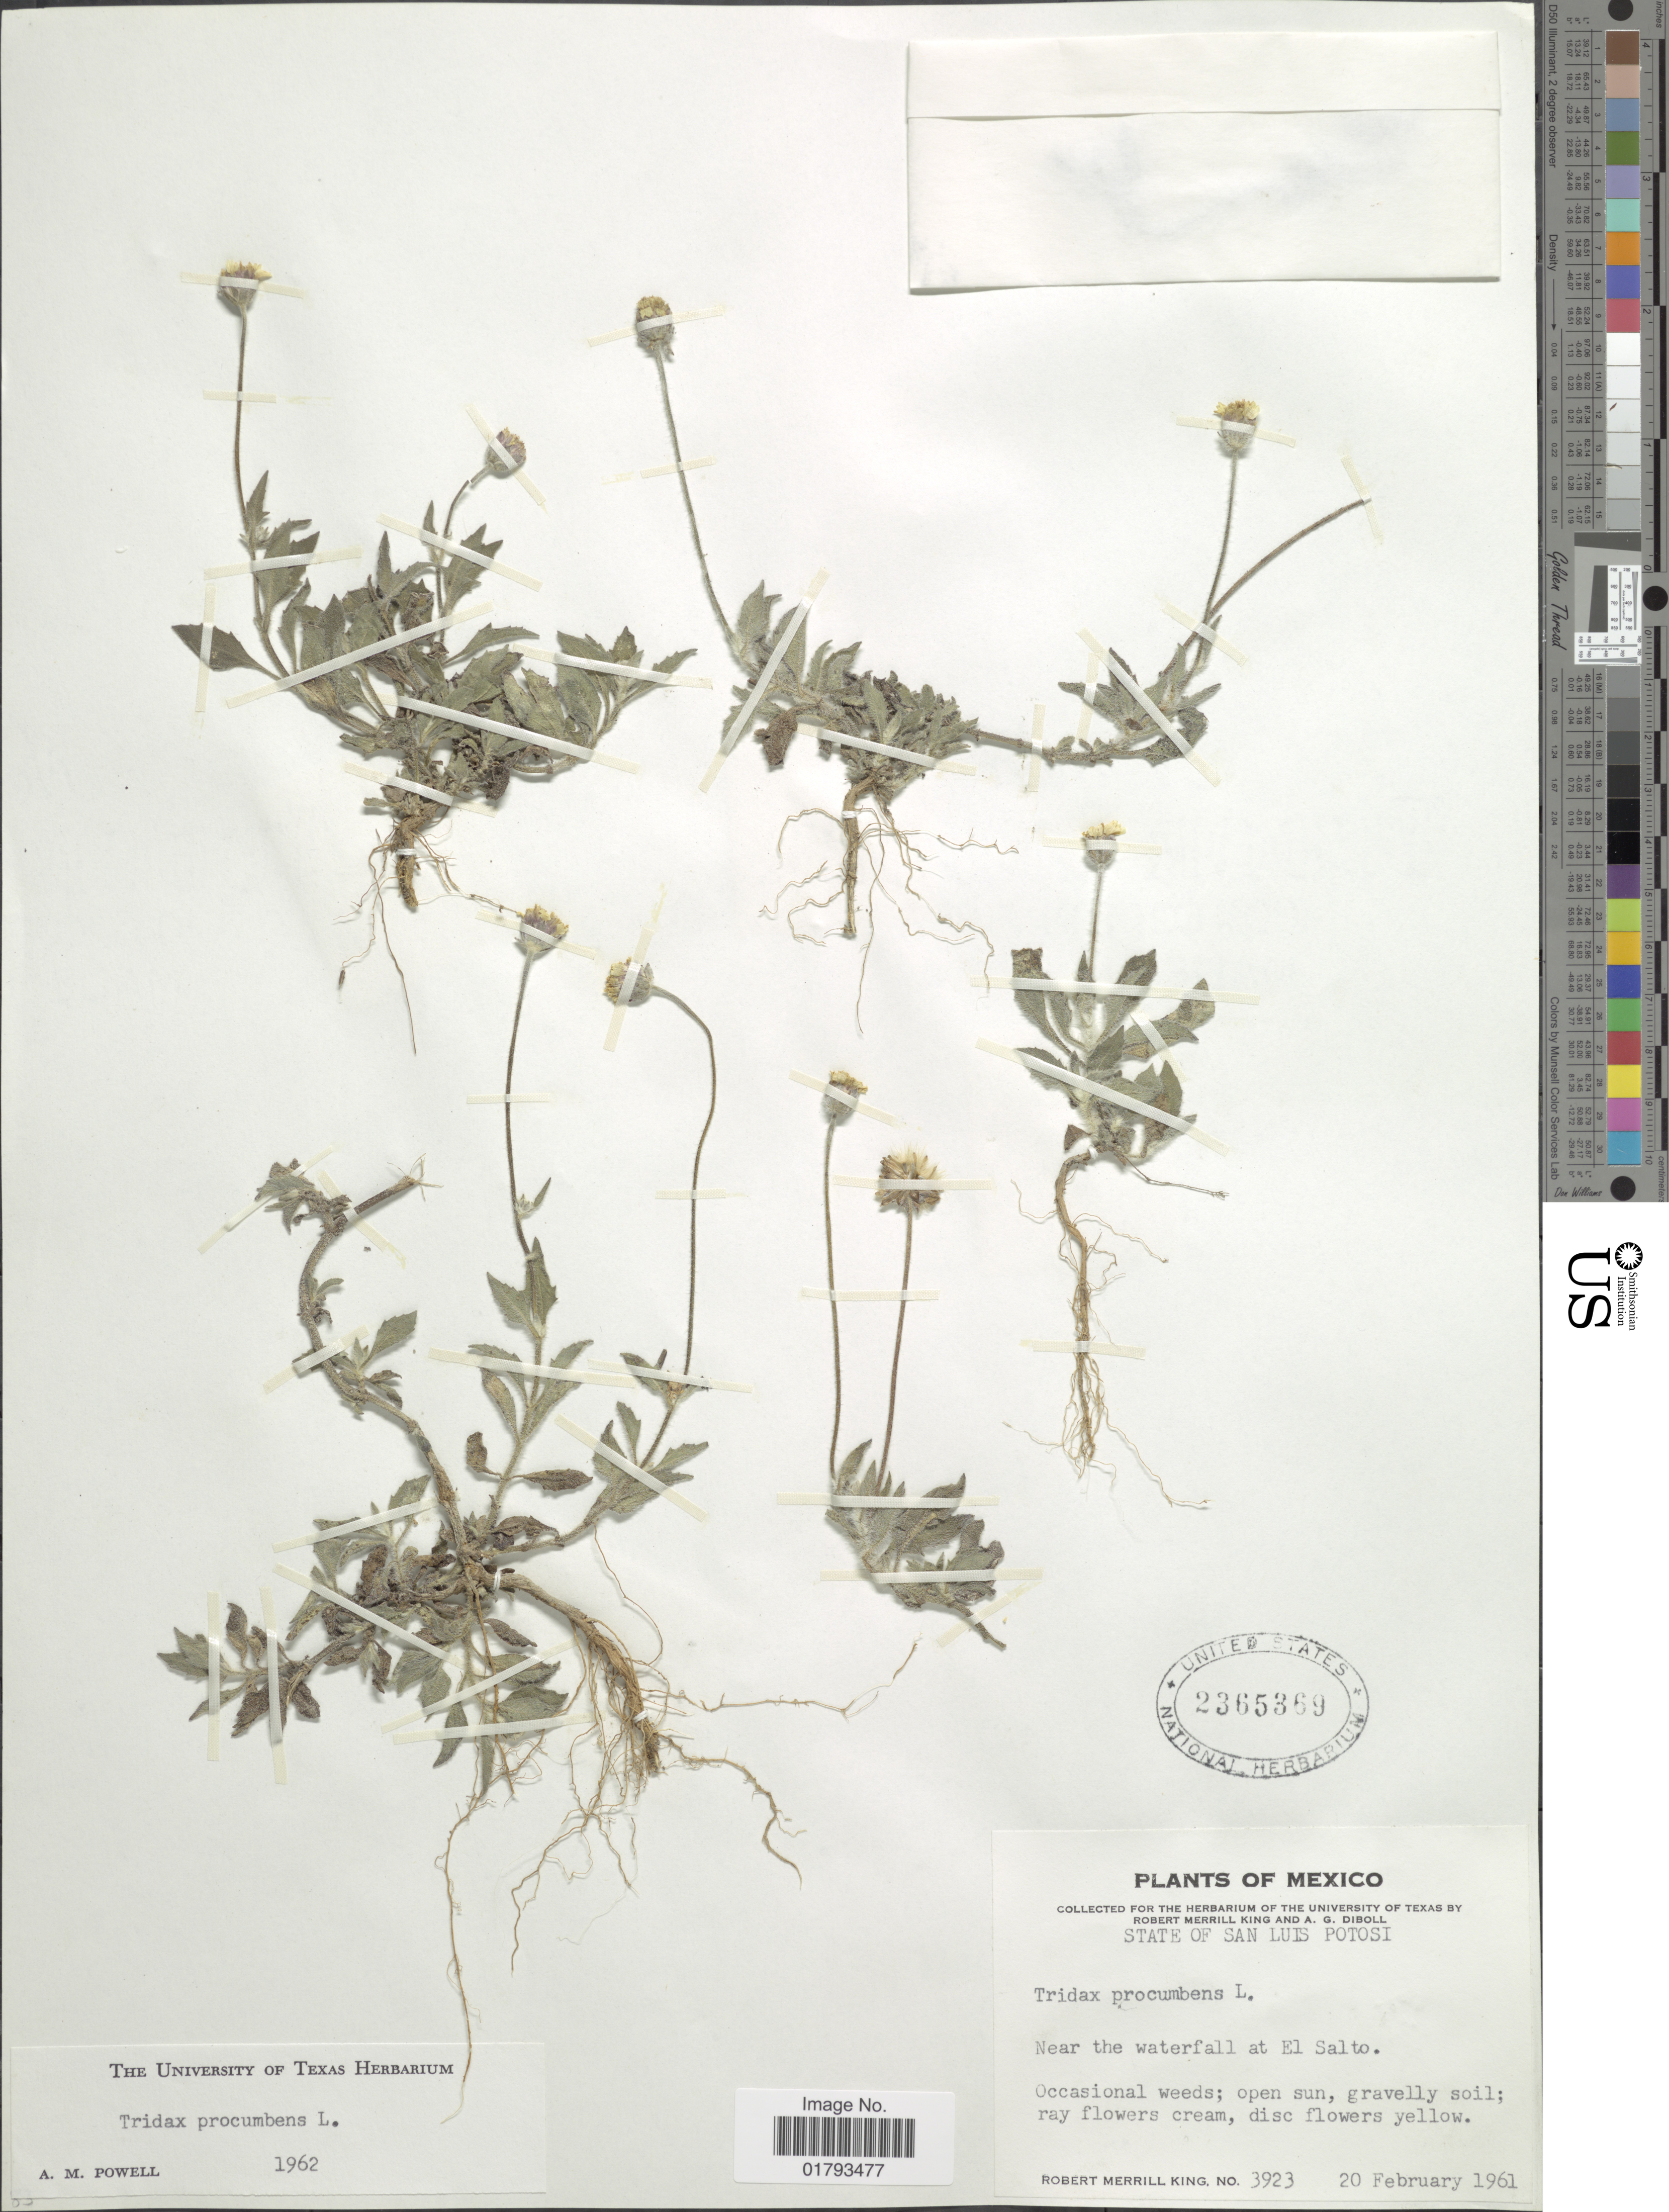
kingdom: Plantae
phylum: Tracheophyta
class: Magnoliopsida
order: Asterales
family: Asteraceae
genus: Tridax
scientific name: Tridax procumbens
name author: L.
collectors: R. M. King & A. Diboll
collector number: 3923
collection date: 1961-02-20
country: Mexico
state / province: San Luis Potosí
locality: State of San Luis Potosi. Near the waterfall at El Salto.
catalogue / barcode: US 2365369